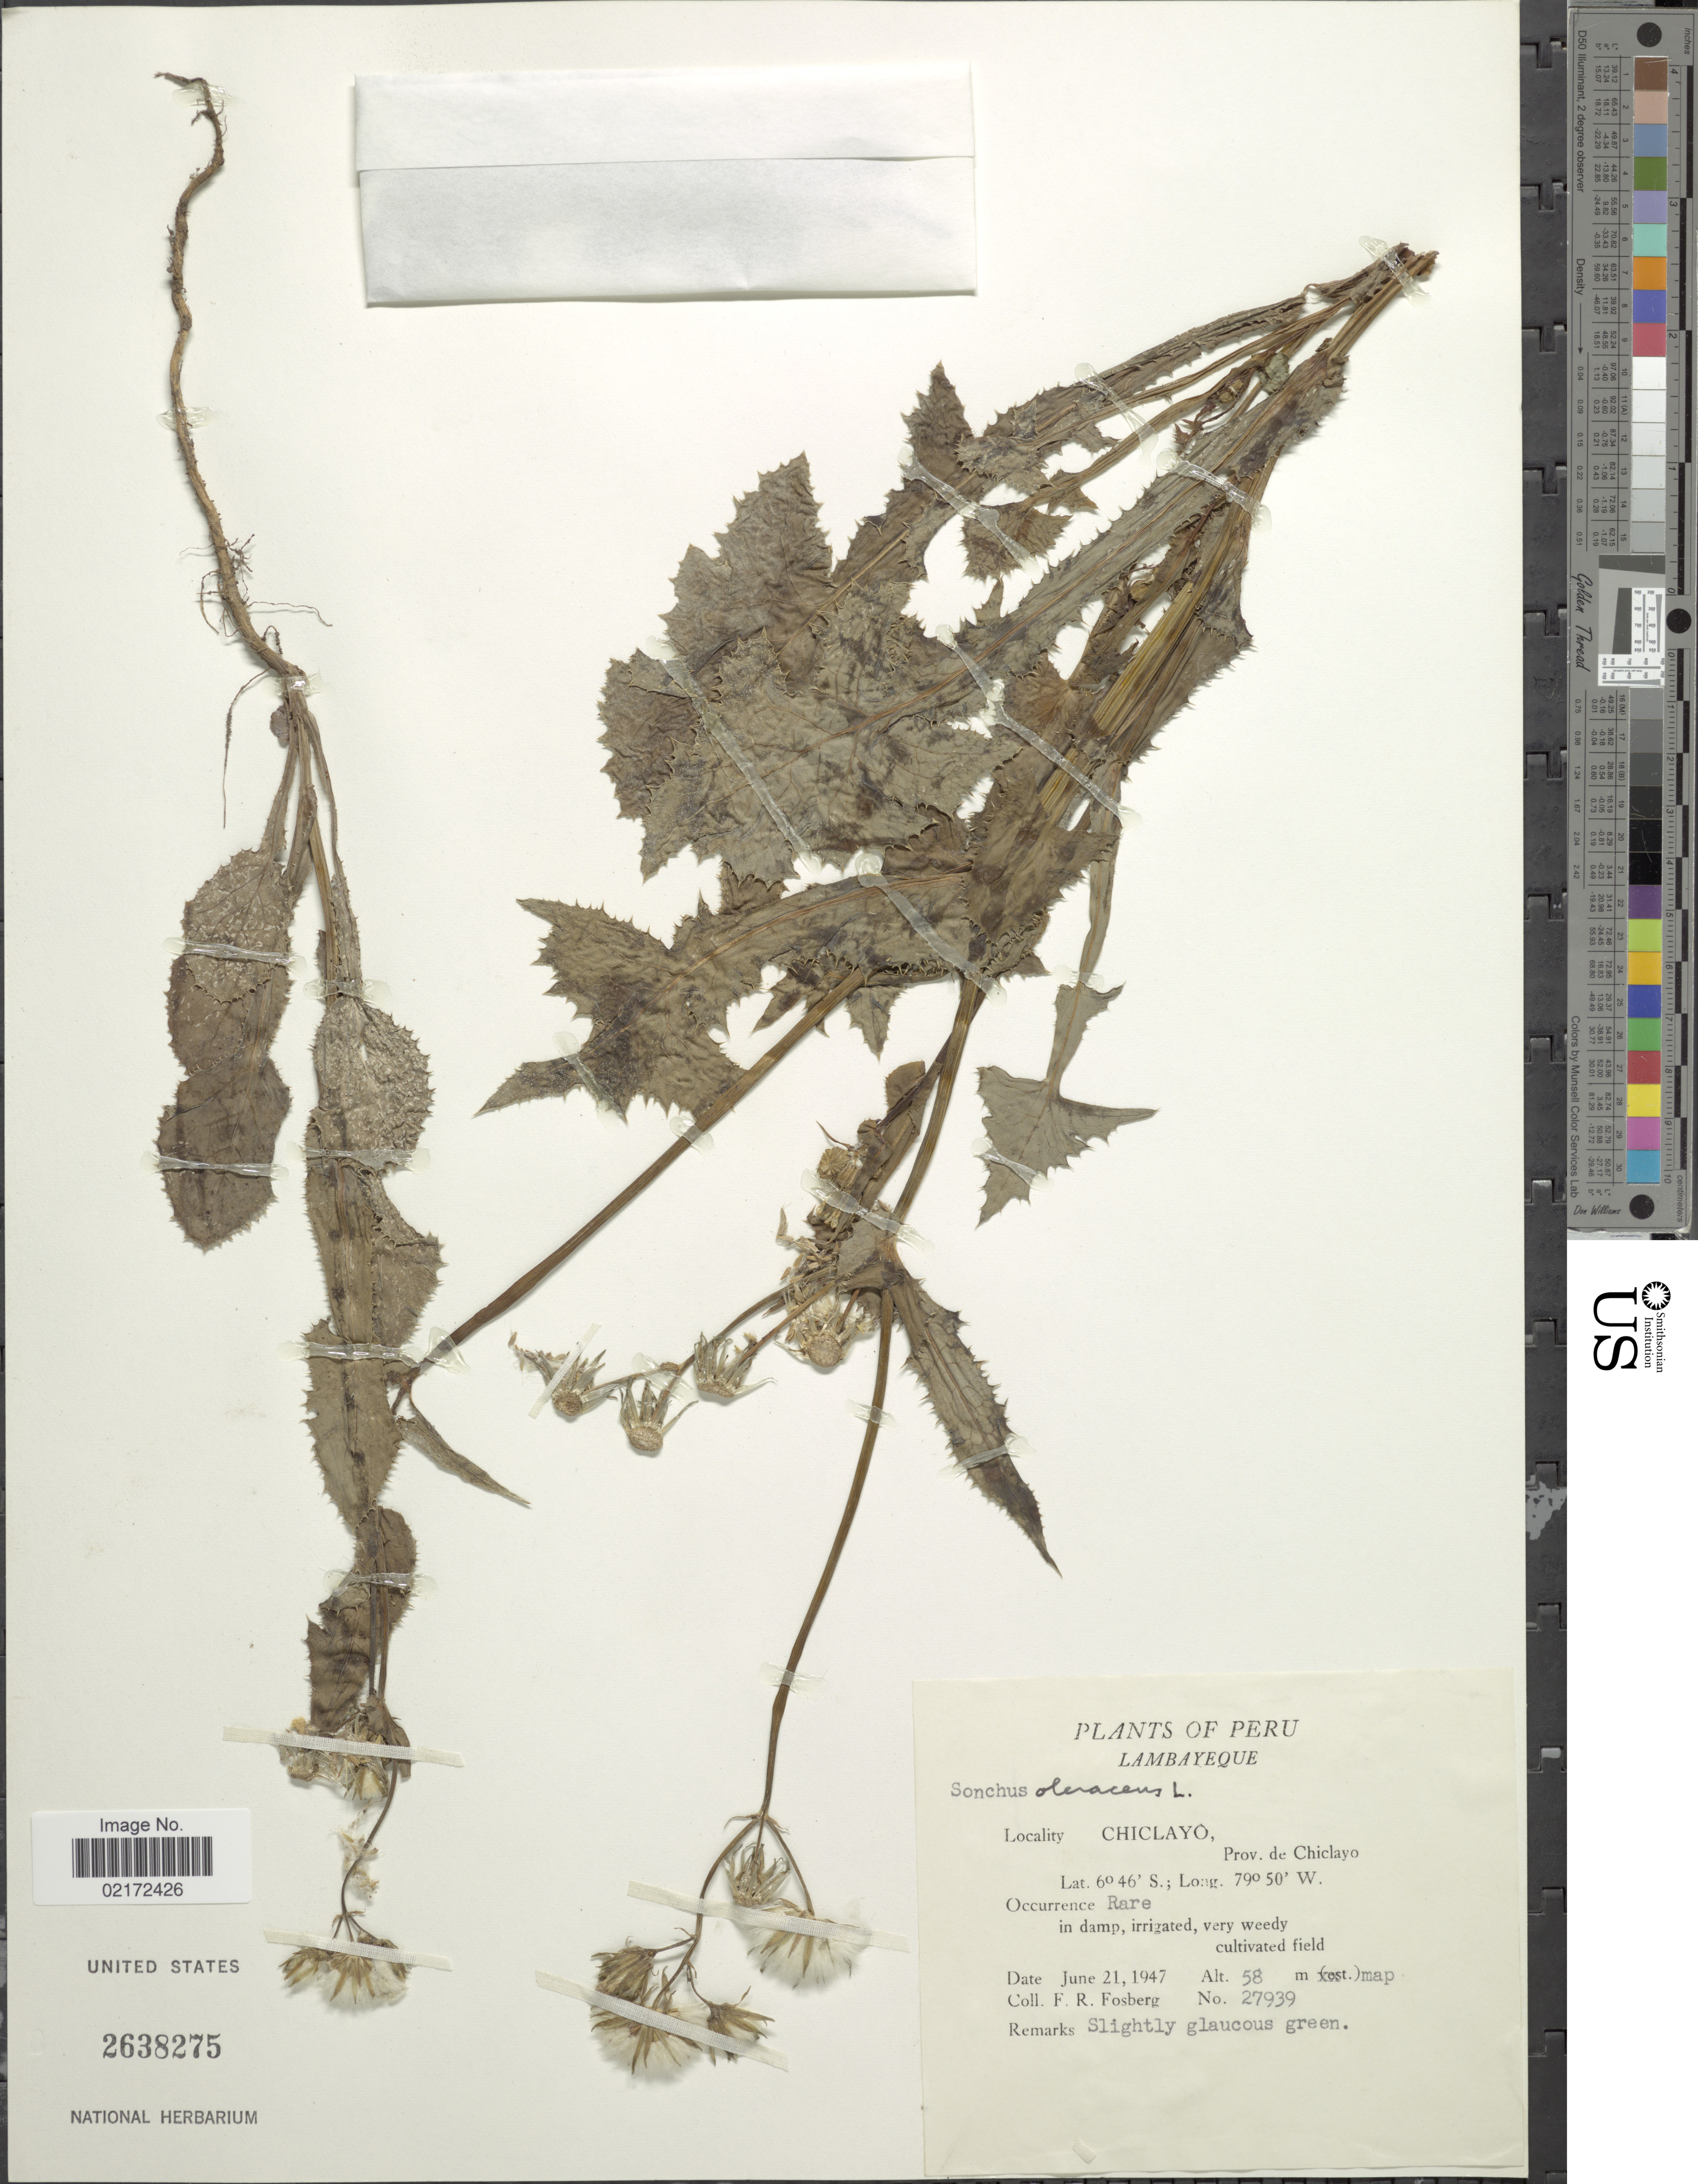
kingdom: Plantae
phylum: Tracheophyta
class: Magnoliopsida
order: Asterales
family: Asteraceae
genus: Sonchus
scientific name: Sonchus oleraceus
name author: L.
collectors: F. R. Fosberg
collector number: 27939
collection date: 1947-06-21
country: Peru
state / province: Lambayeque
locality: Chiclayo, Prov. de Chiclayo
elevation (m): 58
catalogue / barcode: US 2638275